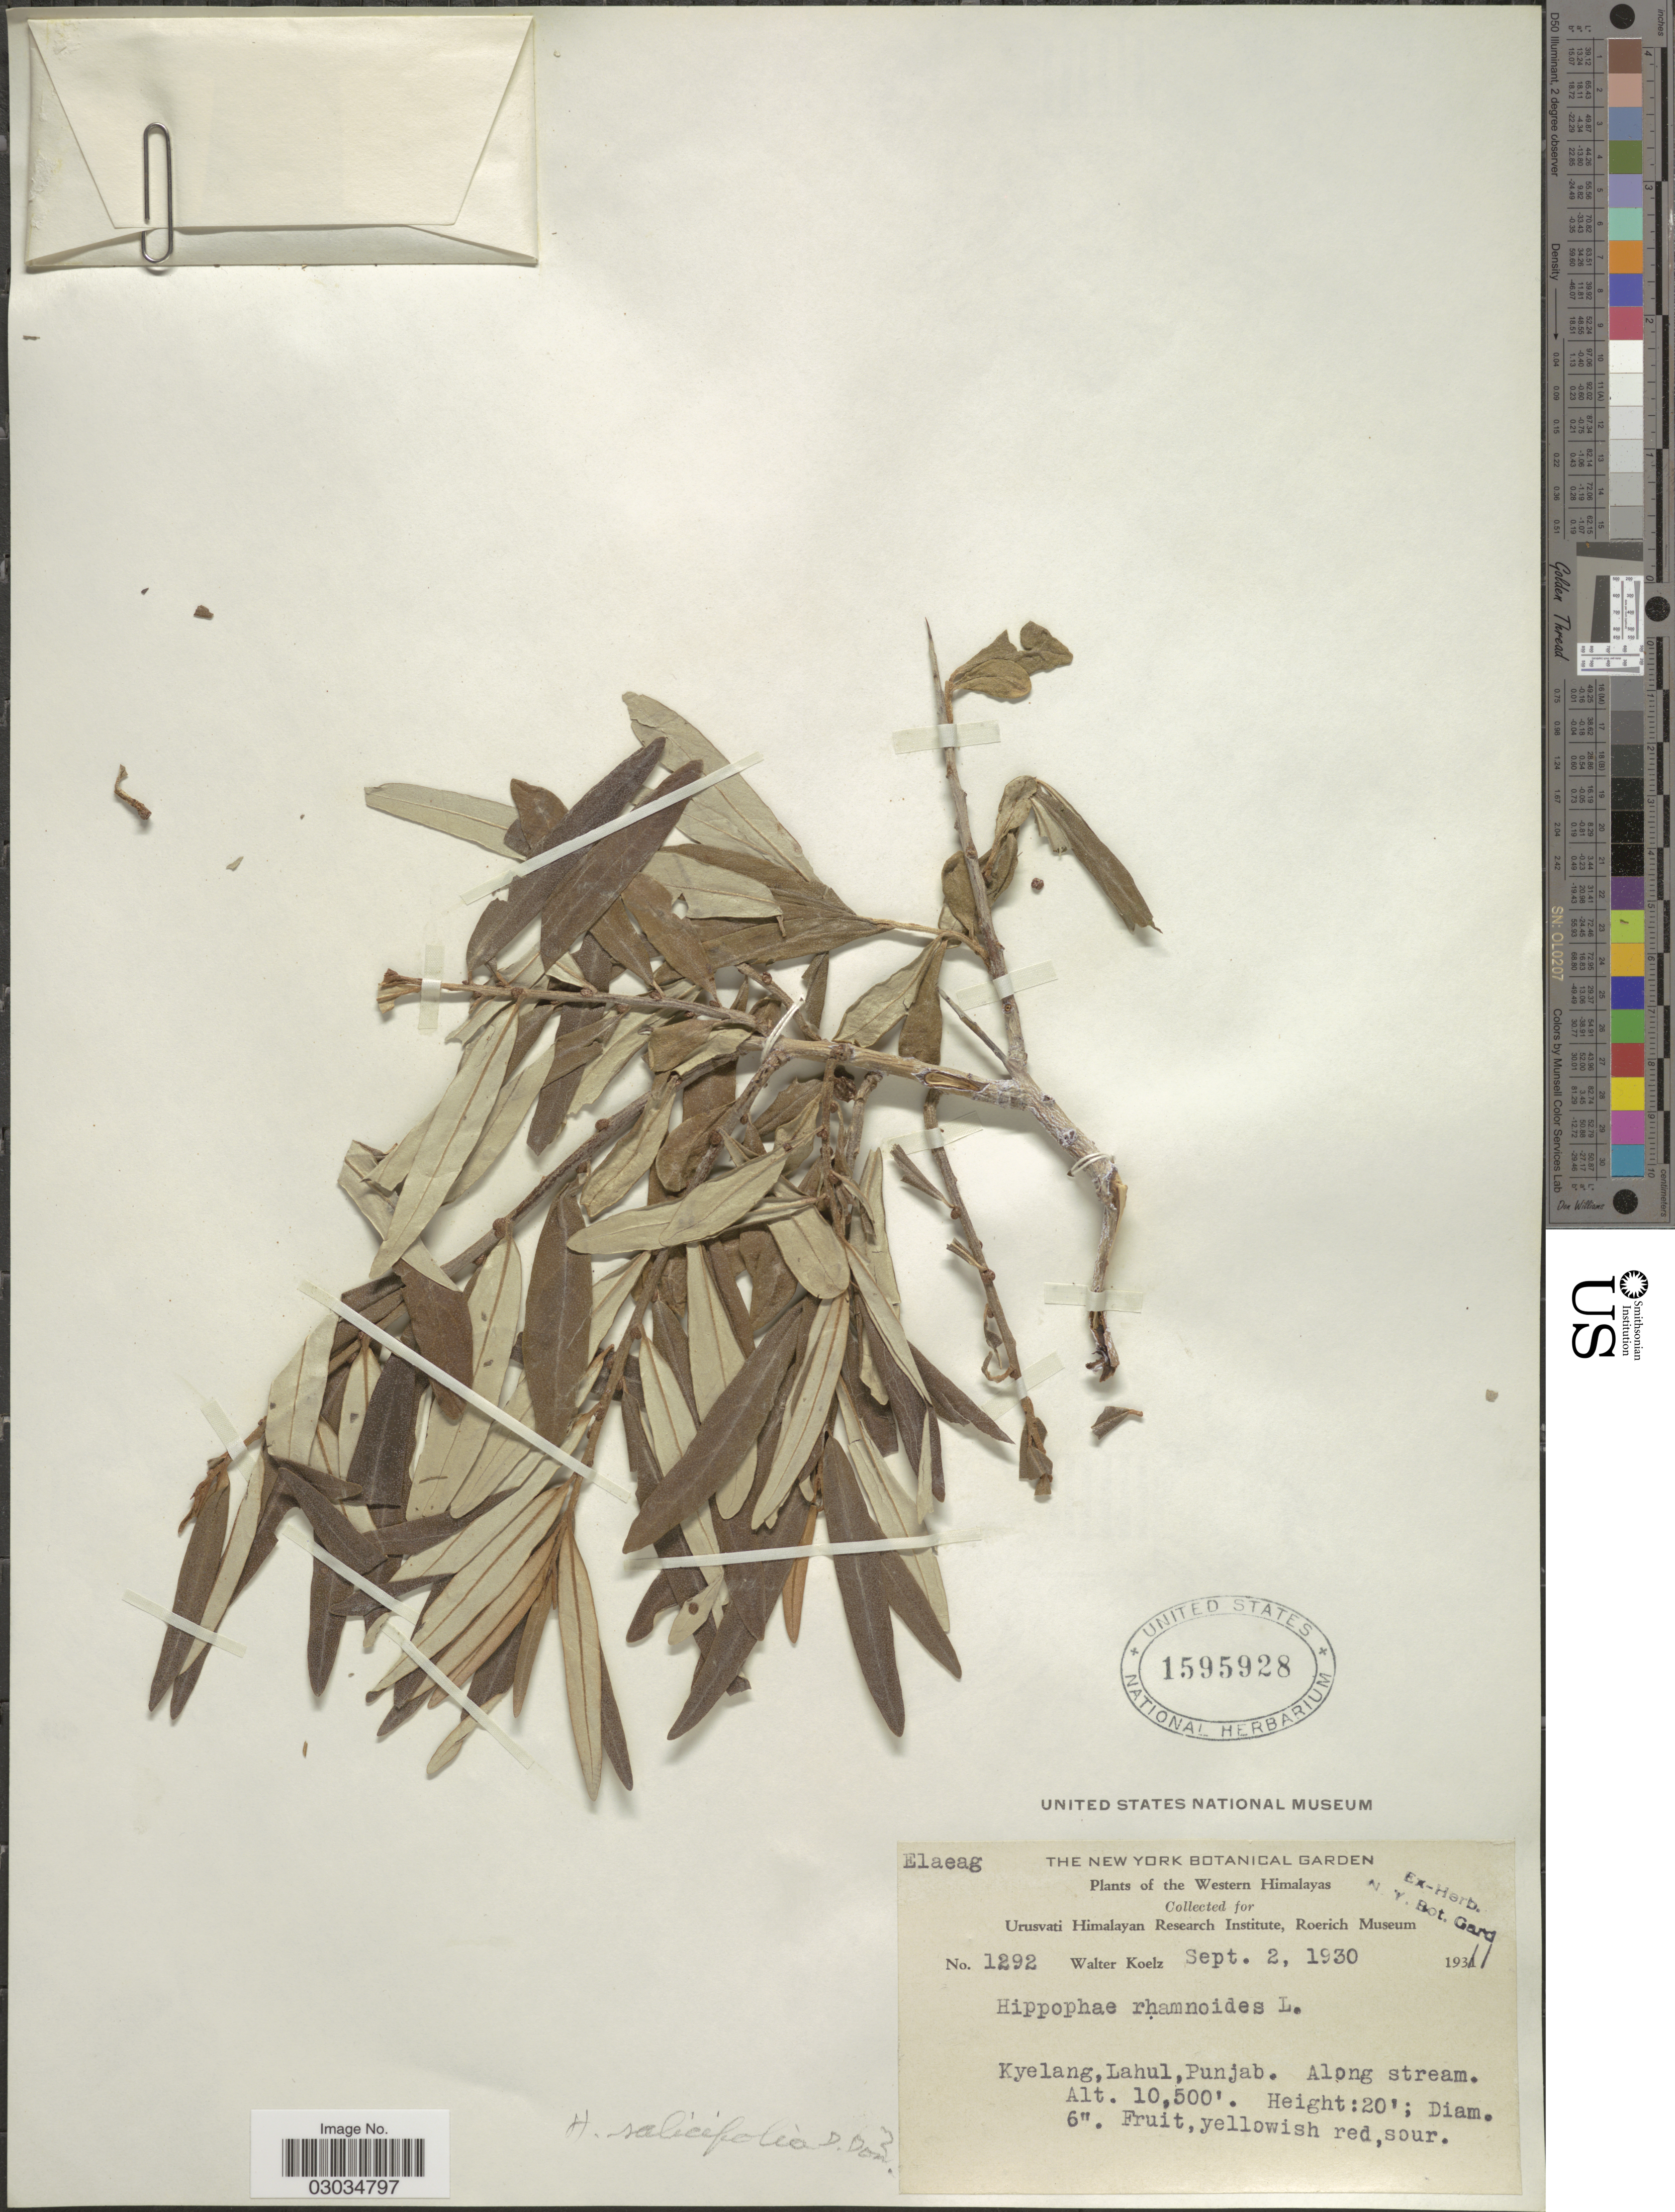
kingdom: Plantae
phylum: Tracheophyta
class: Magnoliopsida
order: Rosales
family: Elaeagnaceae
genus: Hippophae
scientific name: Hippophae salicifolia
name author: D. Don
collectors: W. N. Koelz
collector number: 1292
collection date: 1930-09-02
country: India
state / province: Himachal Pradesh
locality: The Western Himalayas, Kyelang, Lahul.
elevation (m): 3200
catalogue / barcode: US 1595928